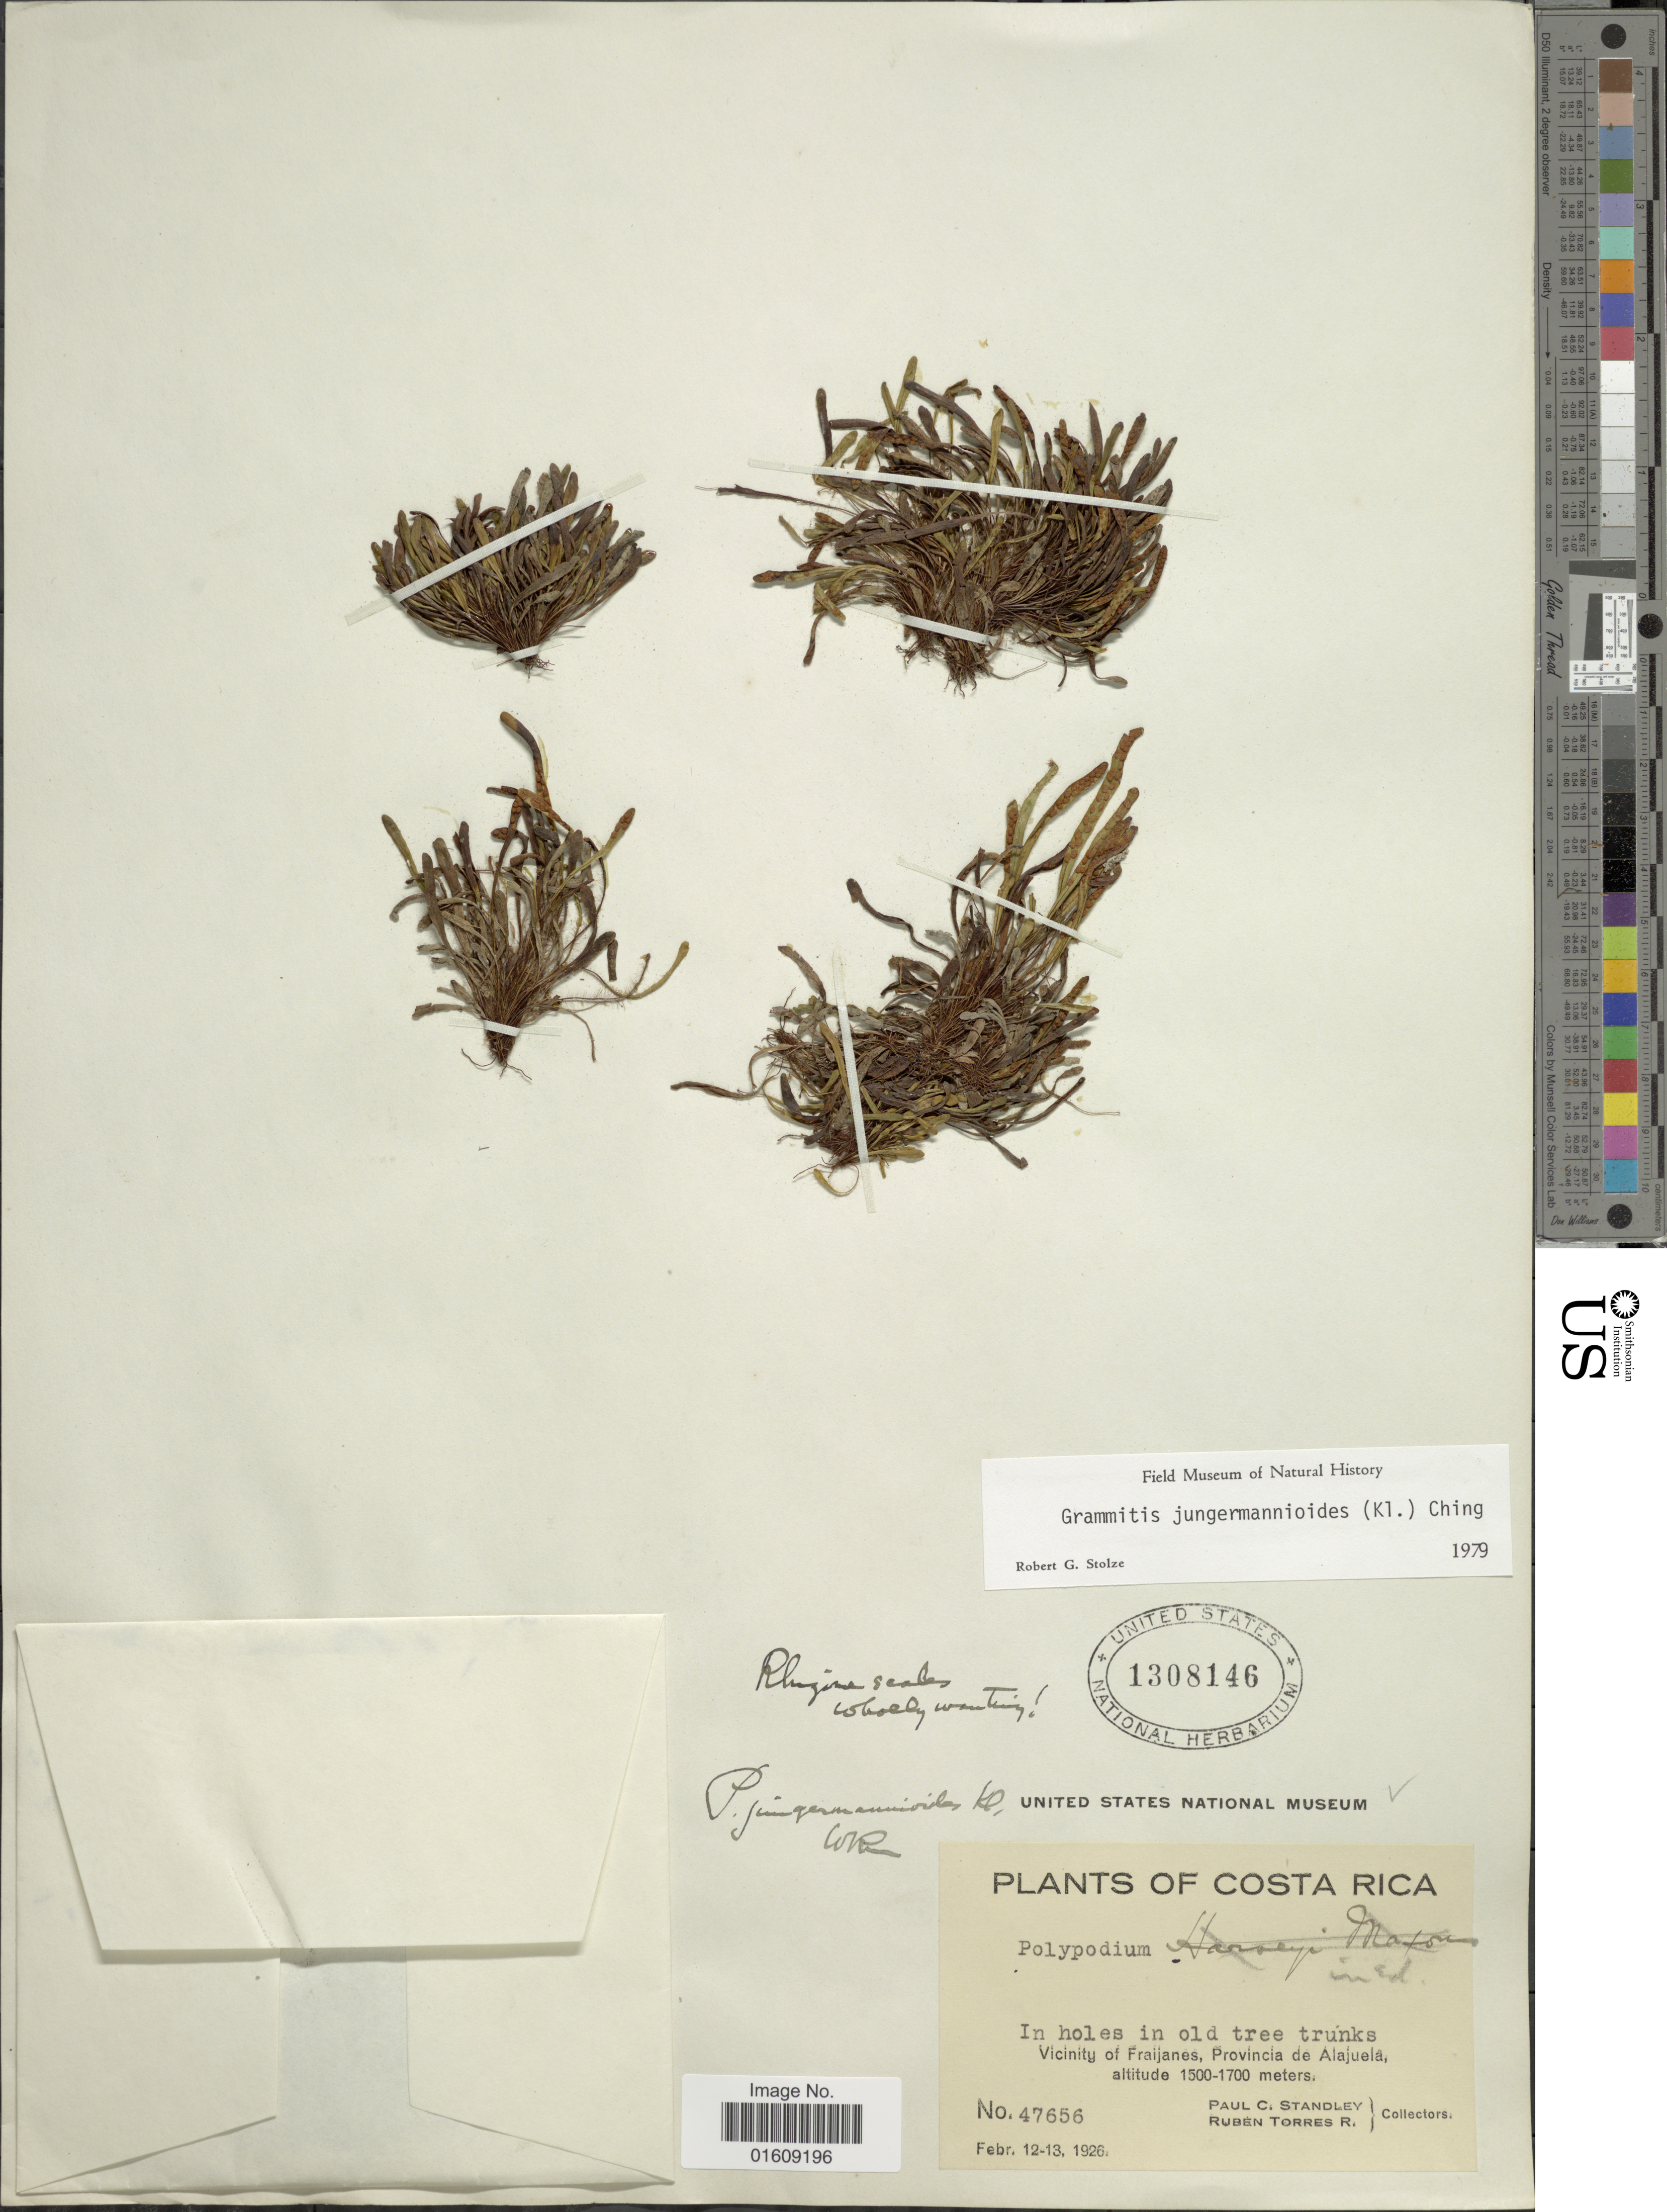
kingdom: Plantae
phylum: Tracheophyta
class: Polypodiopsida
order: Polypodiales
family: Polypodiaceae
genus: Ceradenia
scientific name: Ceradenia jungermannioides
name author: (Klotzsch) L.E. Bishop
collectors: P. C. Standley & R. Torres Rojas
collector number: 47656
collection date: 1926-02-12/1926-02-13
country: Costa Rica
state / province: Alajuela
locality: Costa Rica, vicinity of Fraijanes, Province de Alajuela.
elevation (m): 1500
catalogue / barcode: US 1308146